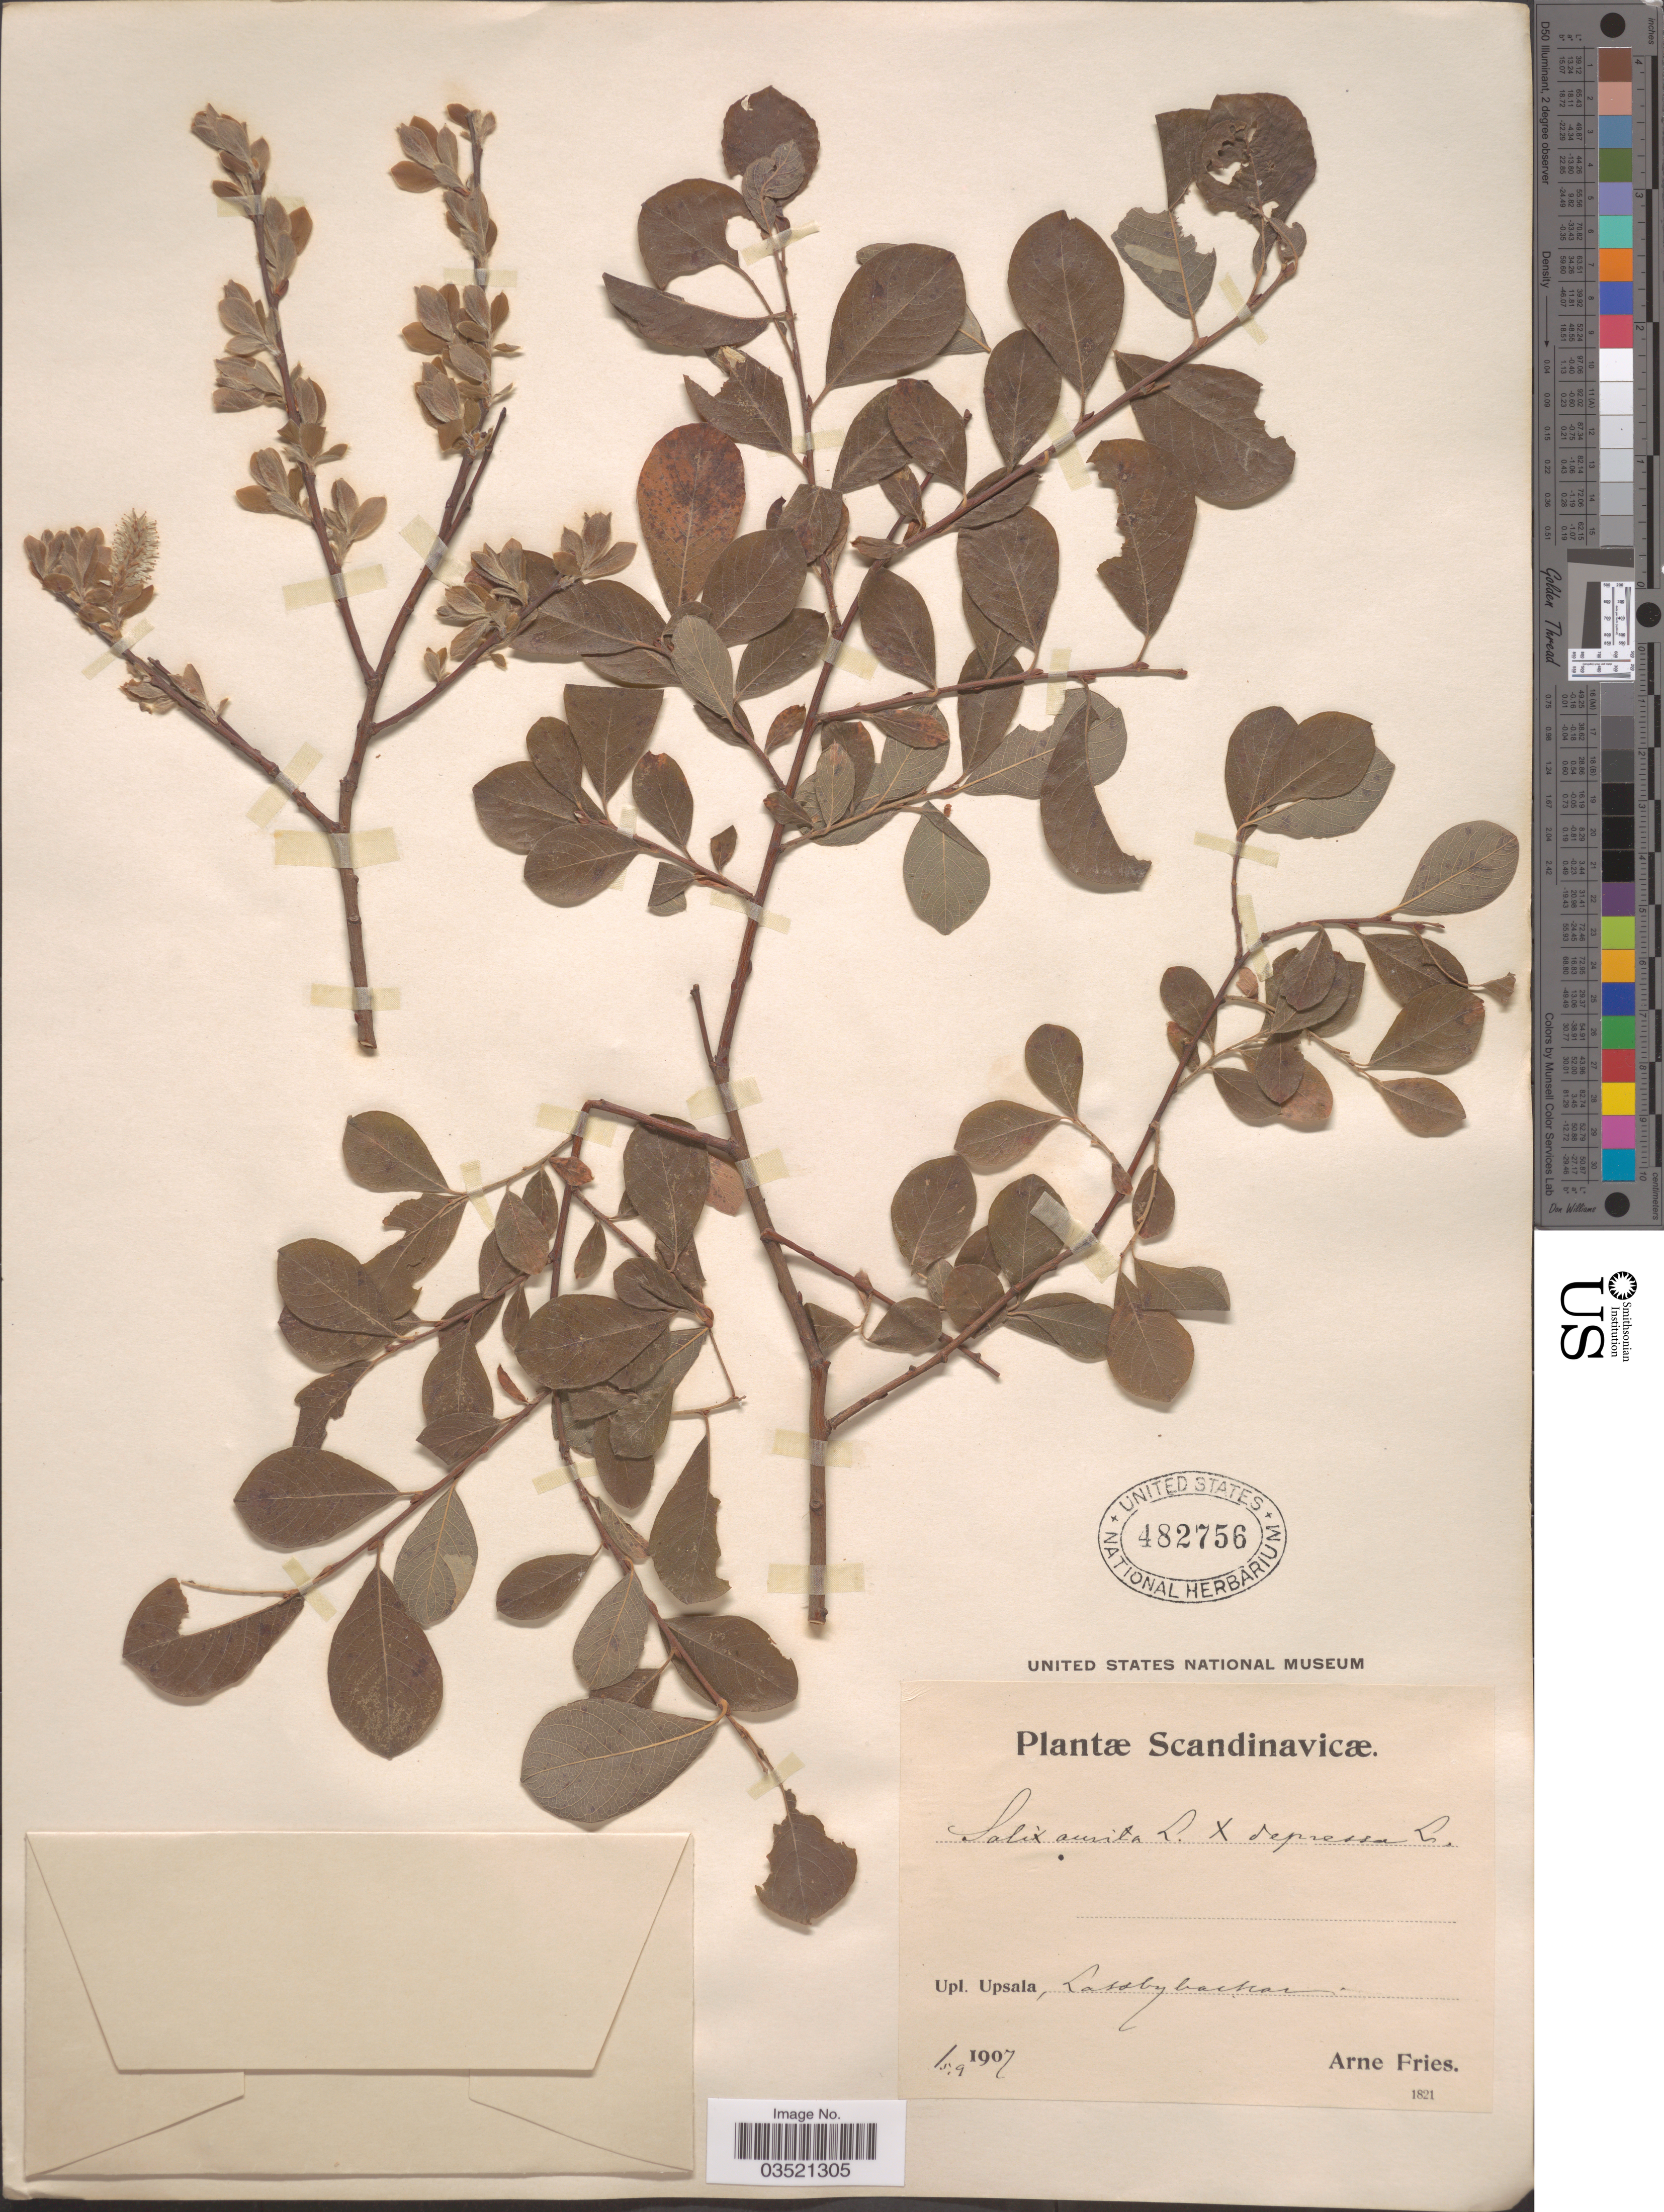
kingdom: Plantae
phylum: Tracheophyta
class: Magnoliopsida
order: Malpighiales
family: Salicaceae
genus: Salix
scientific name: Salix aurita x S. repressa L.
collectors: E. A. Fries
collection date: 1907-09-15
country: Sweden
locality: Scandinavicæ. Upl. Upsala Lassby backan.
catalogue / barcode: US 482756